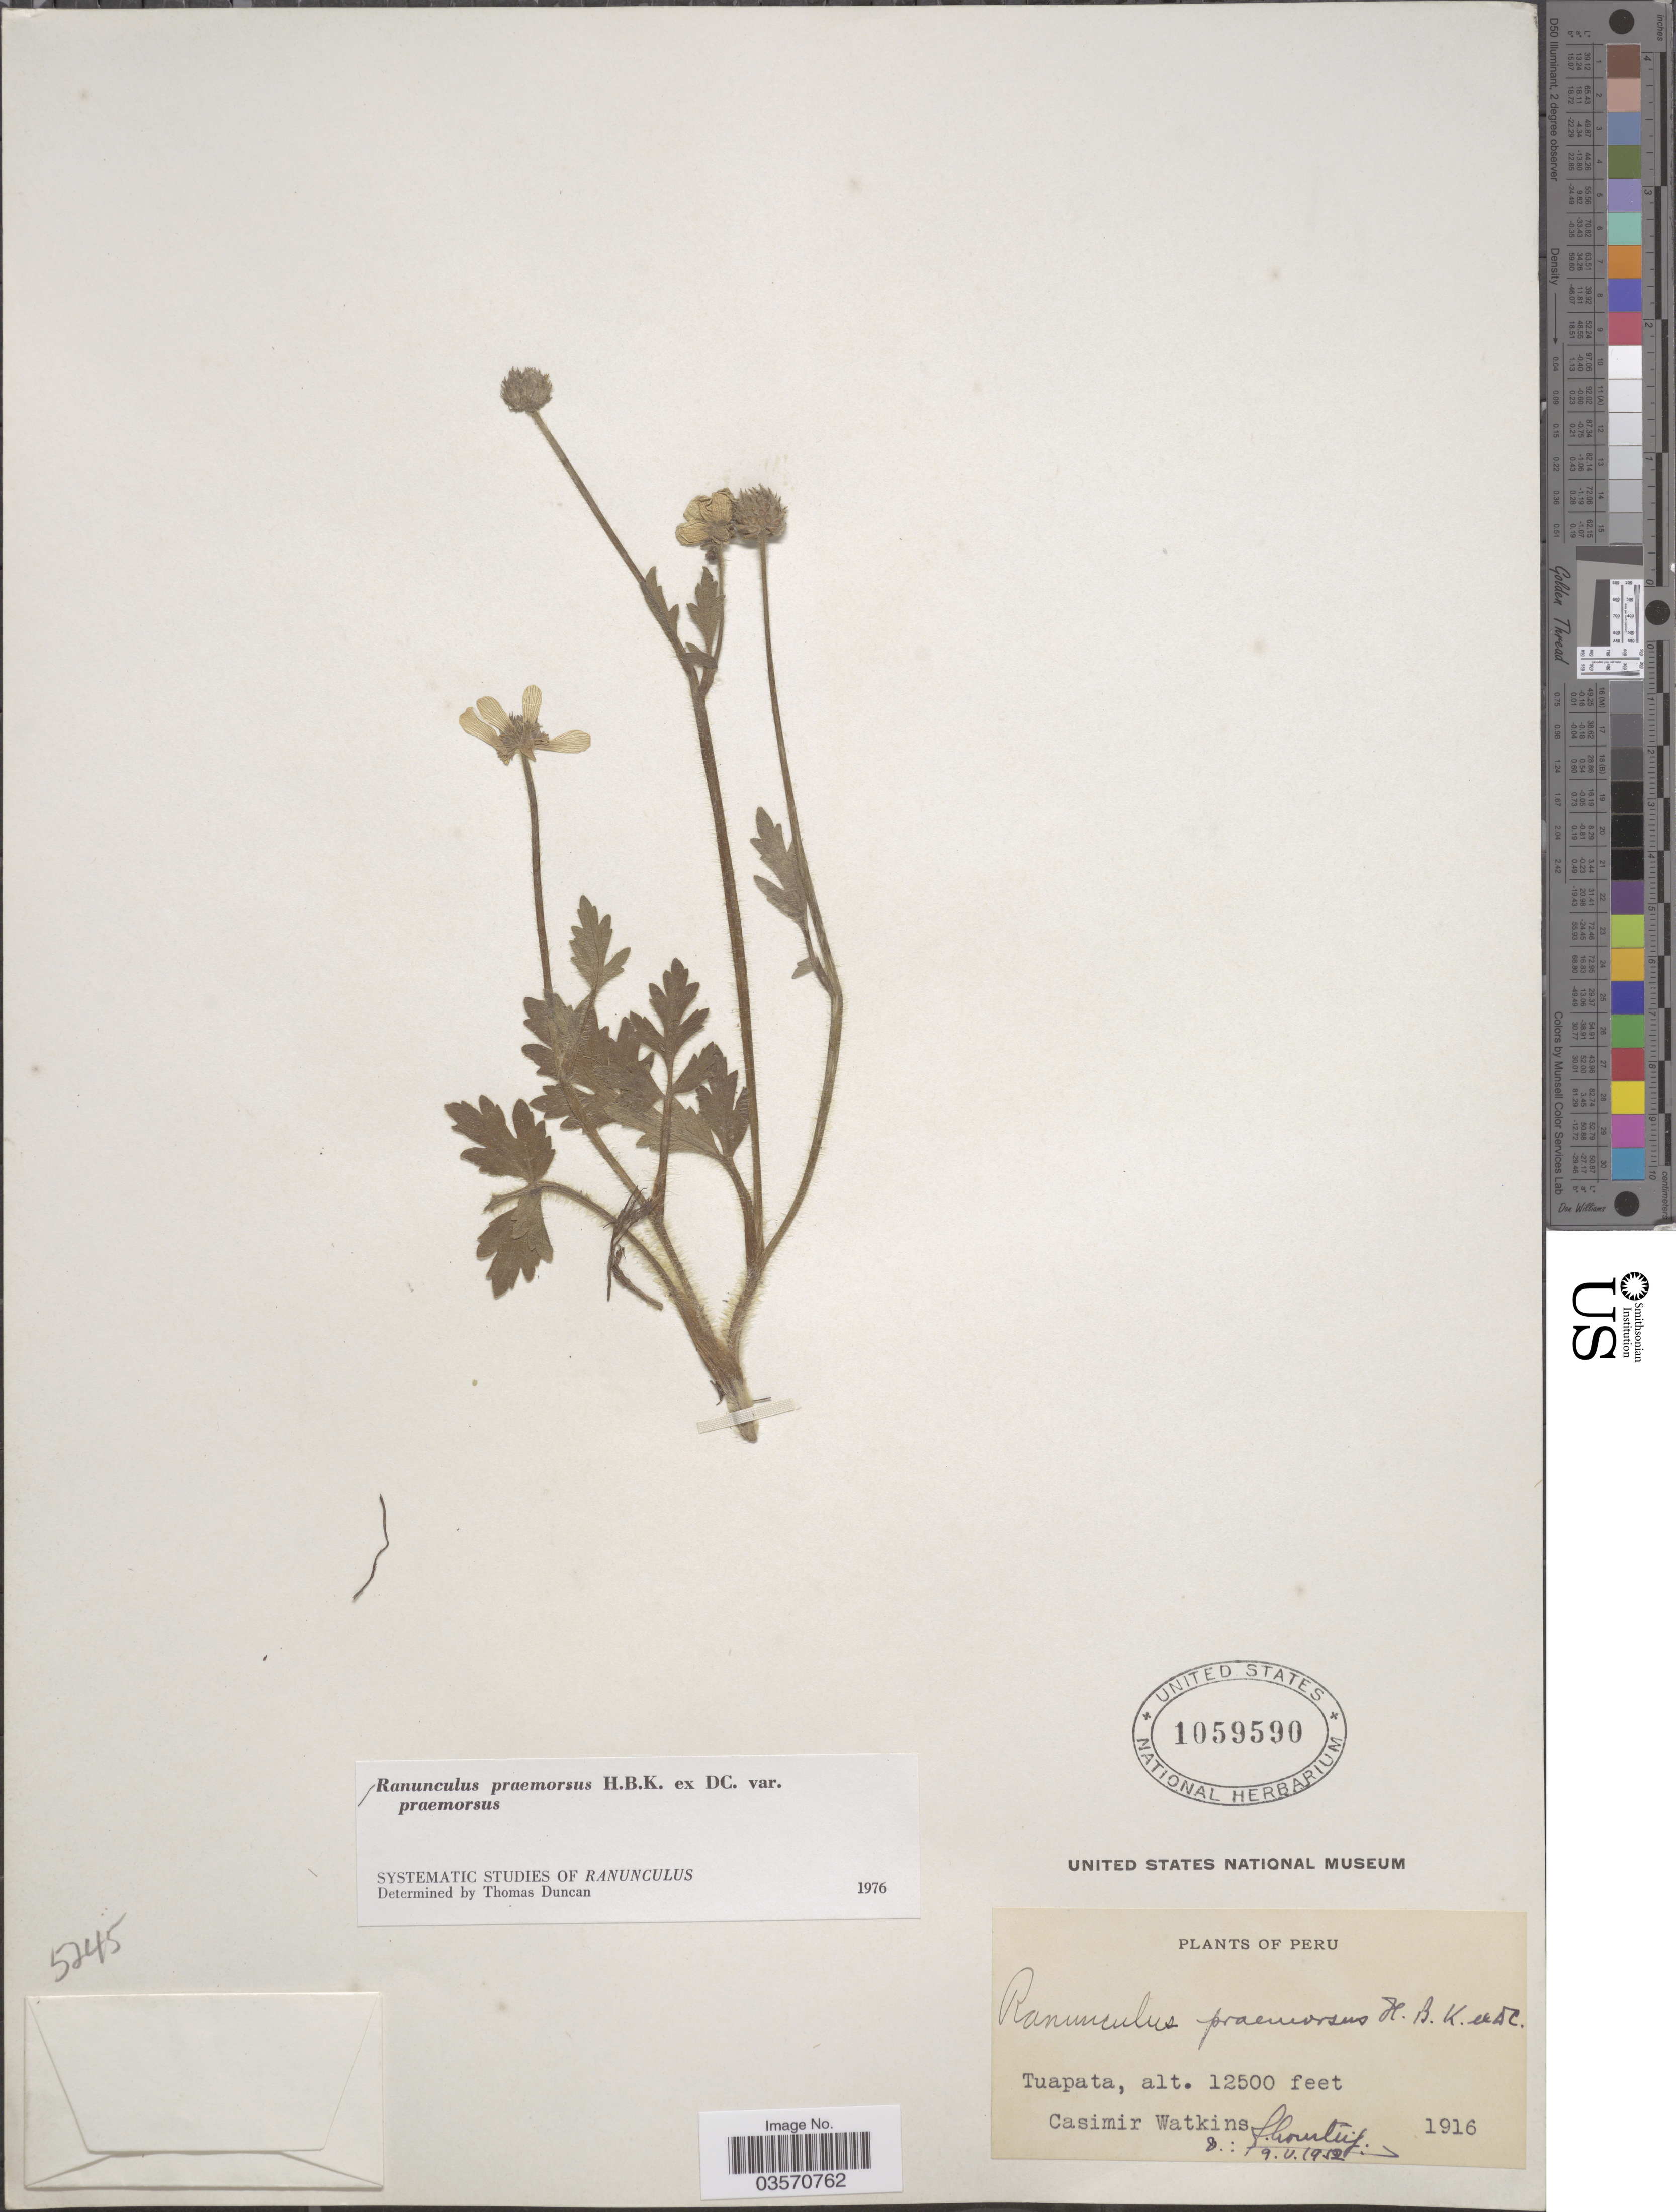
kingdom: Plantae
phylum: Tracheophyta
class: Magnoliopsida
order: Ranunculales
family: Ranunculaceae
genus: Ranunculus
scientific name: Ranunculus praemorsus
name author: Kunth ex DC.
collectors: C. Watkins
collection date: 1916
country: Peru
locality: Tuapata.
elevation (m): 3810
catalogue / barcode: US 1059590